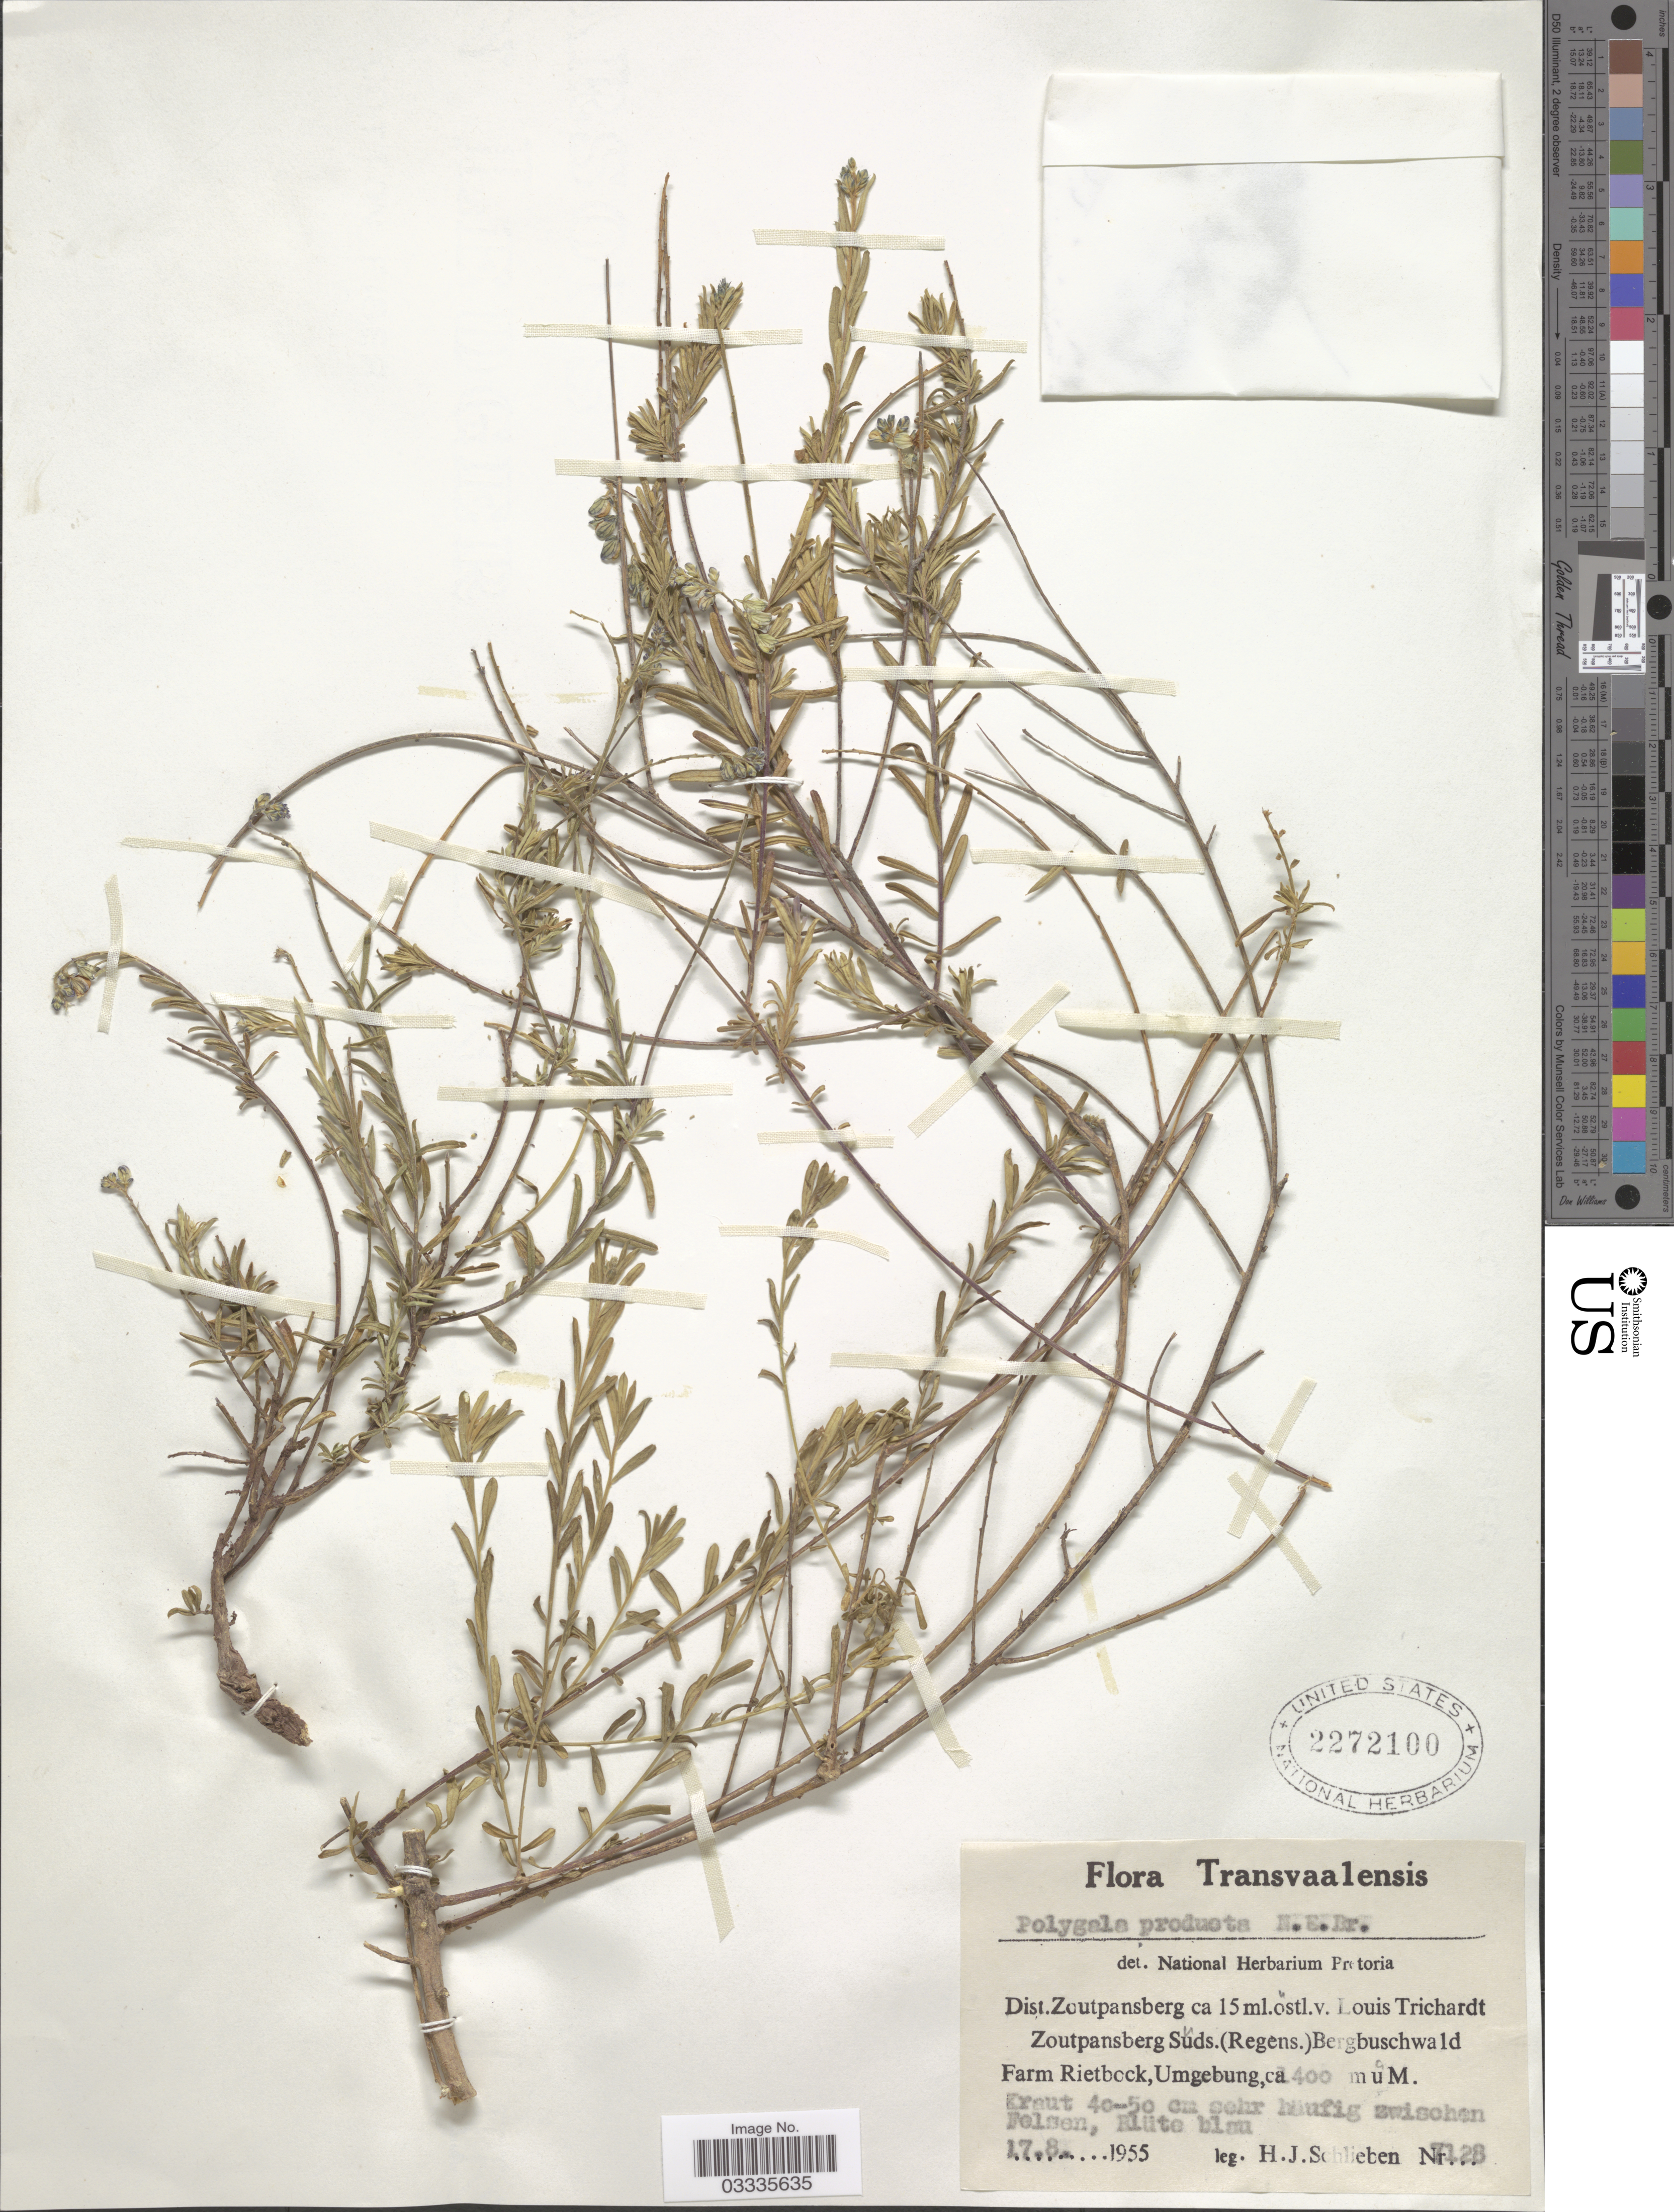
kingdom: Plantae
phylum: Tracheophyta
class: Magnoliopsida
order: Fabales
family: Polygalaceae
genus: Polygala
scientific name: Polygala producta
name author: N.E. Br.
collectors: H. J. Schlieben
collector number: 7128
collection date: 1955-08-17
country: South Africa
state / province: Limpopo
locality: Transvaalensis. Dist. Zoutpansberg ca 15 ml. östl.v. Louis Trichardt Zoutpansberg Süds. (Regens.) Bergbuschwald Farm Rietbock, Umgebung.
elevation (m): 400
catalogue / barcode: US 2272100